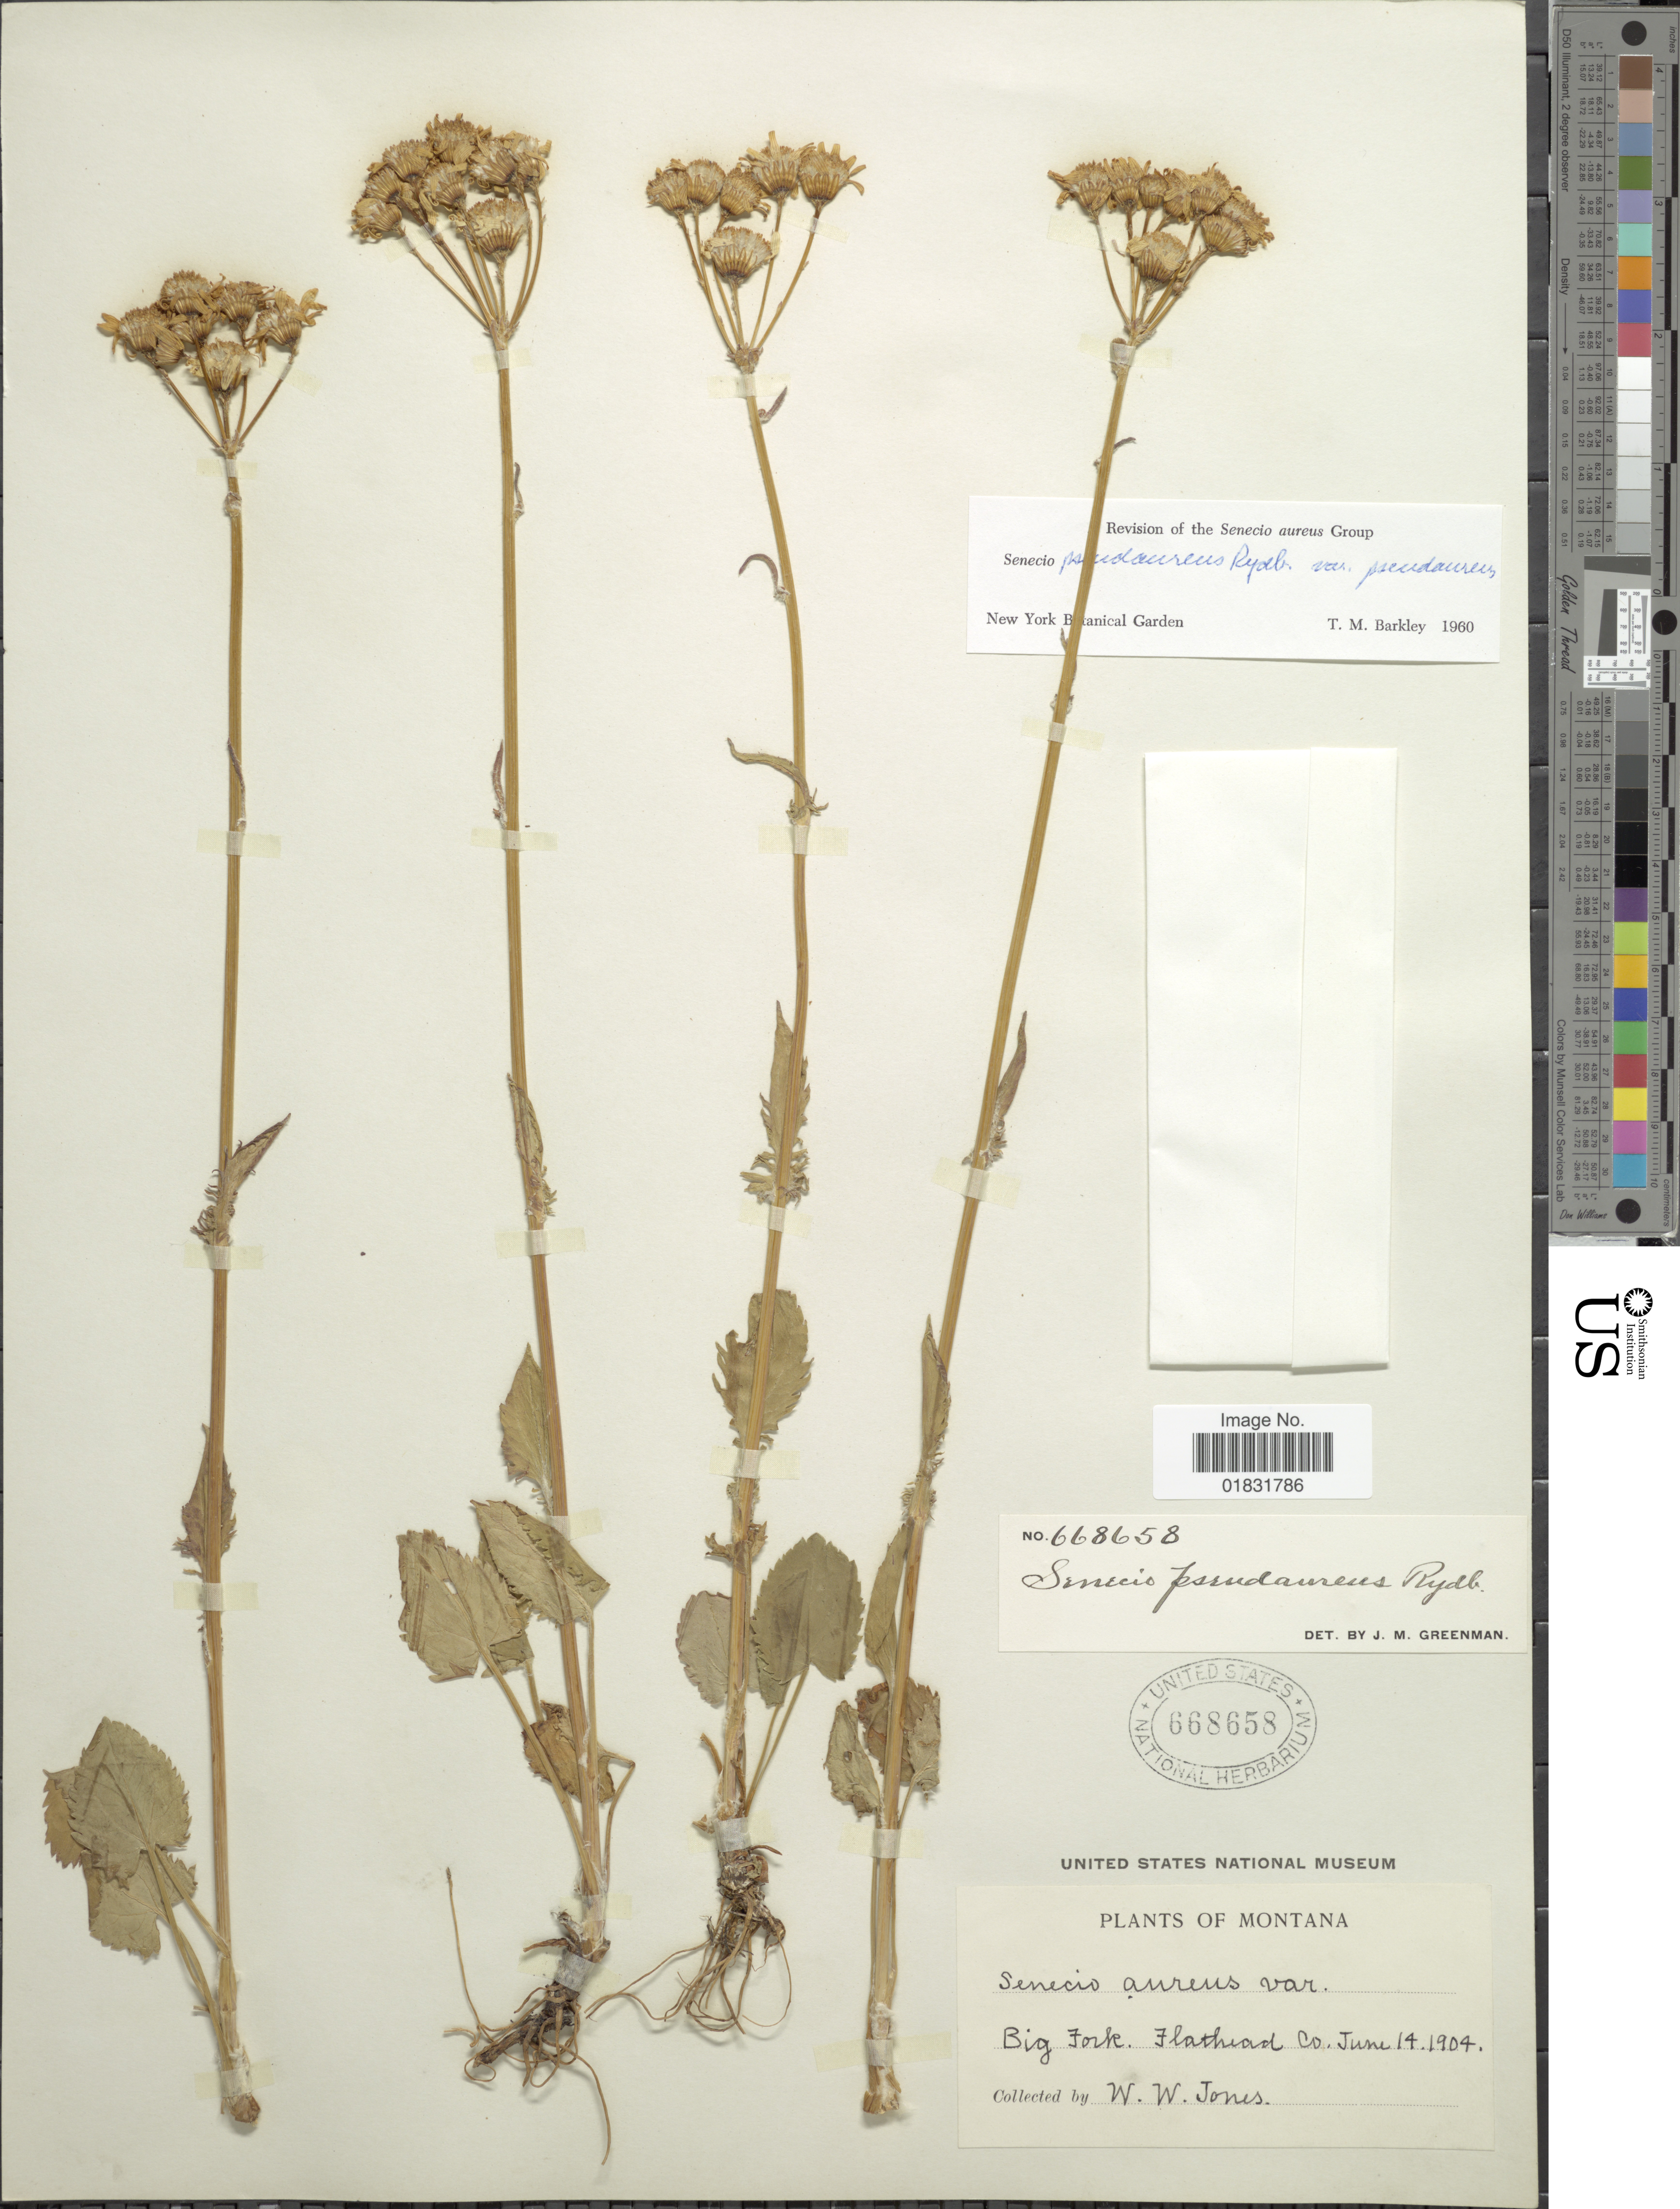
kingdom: Plantae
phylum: Tracheophyta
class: Magnoliopsida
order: Asterales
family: Asteraceae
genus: Packera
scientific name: Packera pseudaurea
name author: (Rydb.) W.A. Weber & Á. Löve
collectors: W. W. Jones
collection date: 1904-06-14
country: United States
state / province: Montana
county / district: Flathead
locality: Big Fork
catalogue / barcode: US 668658